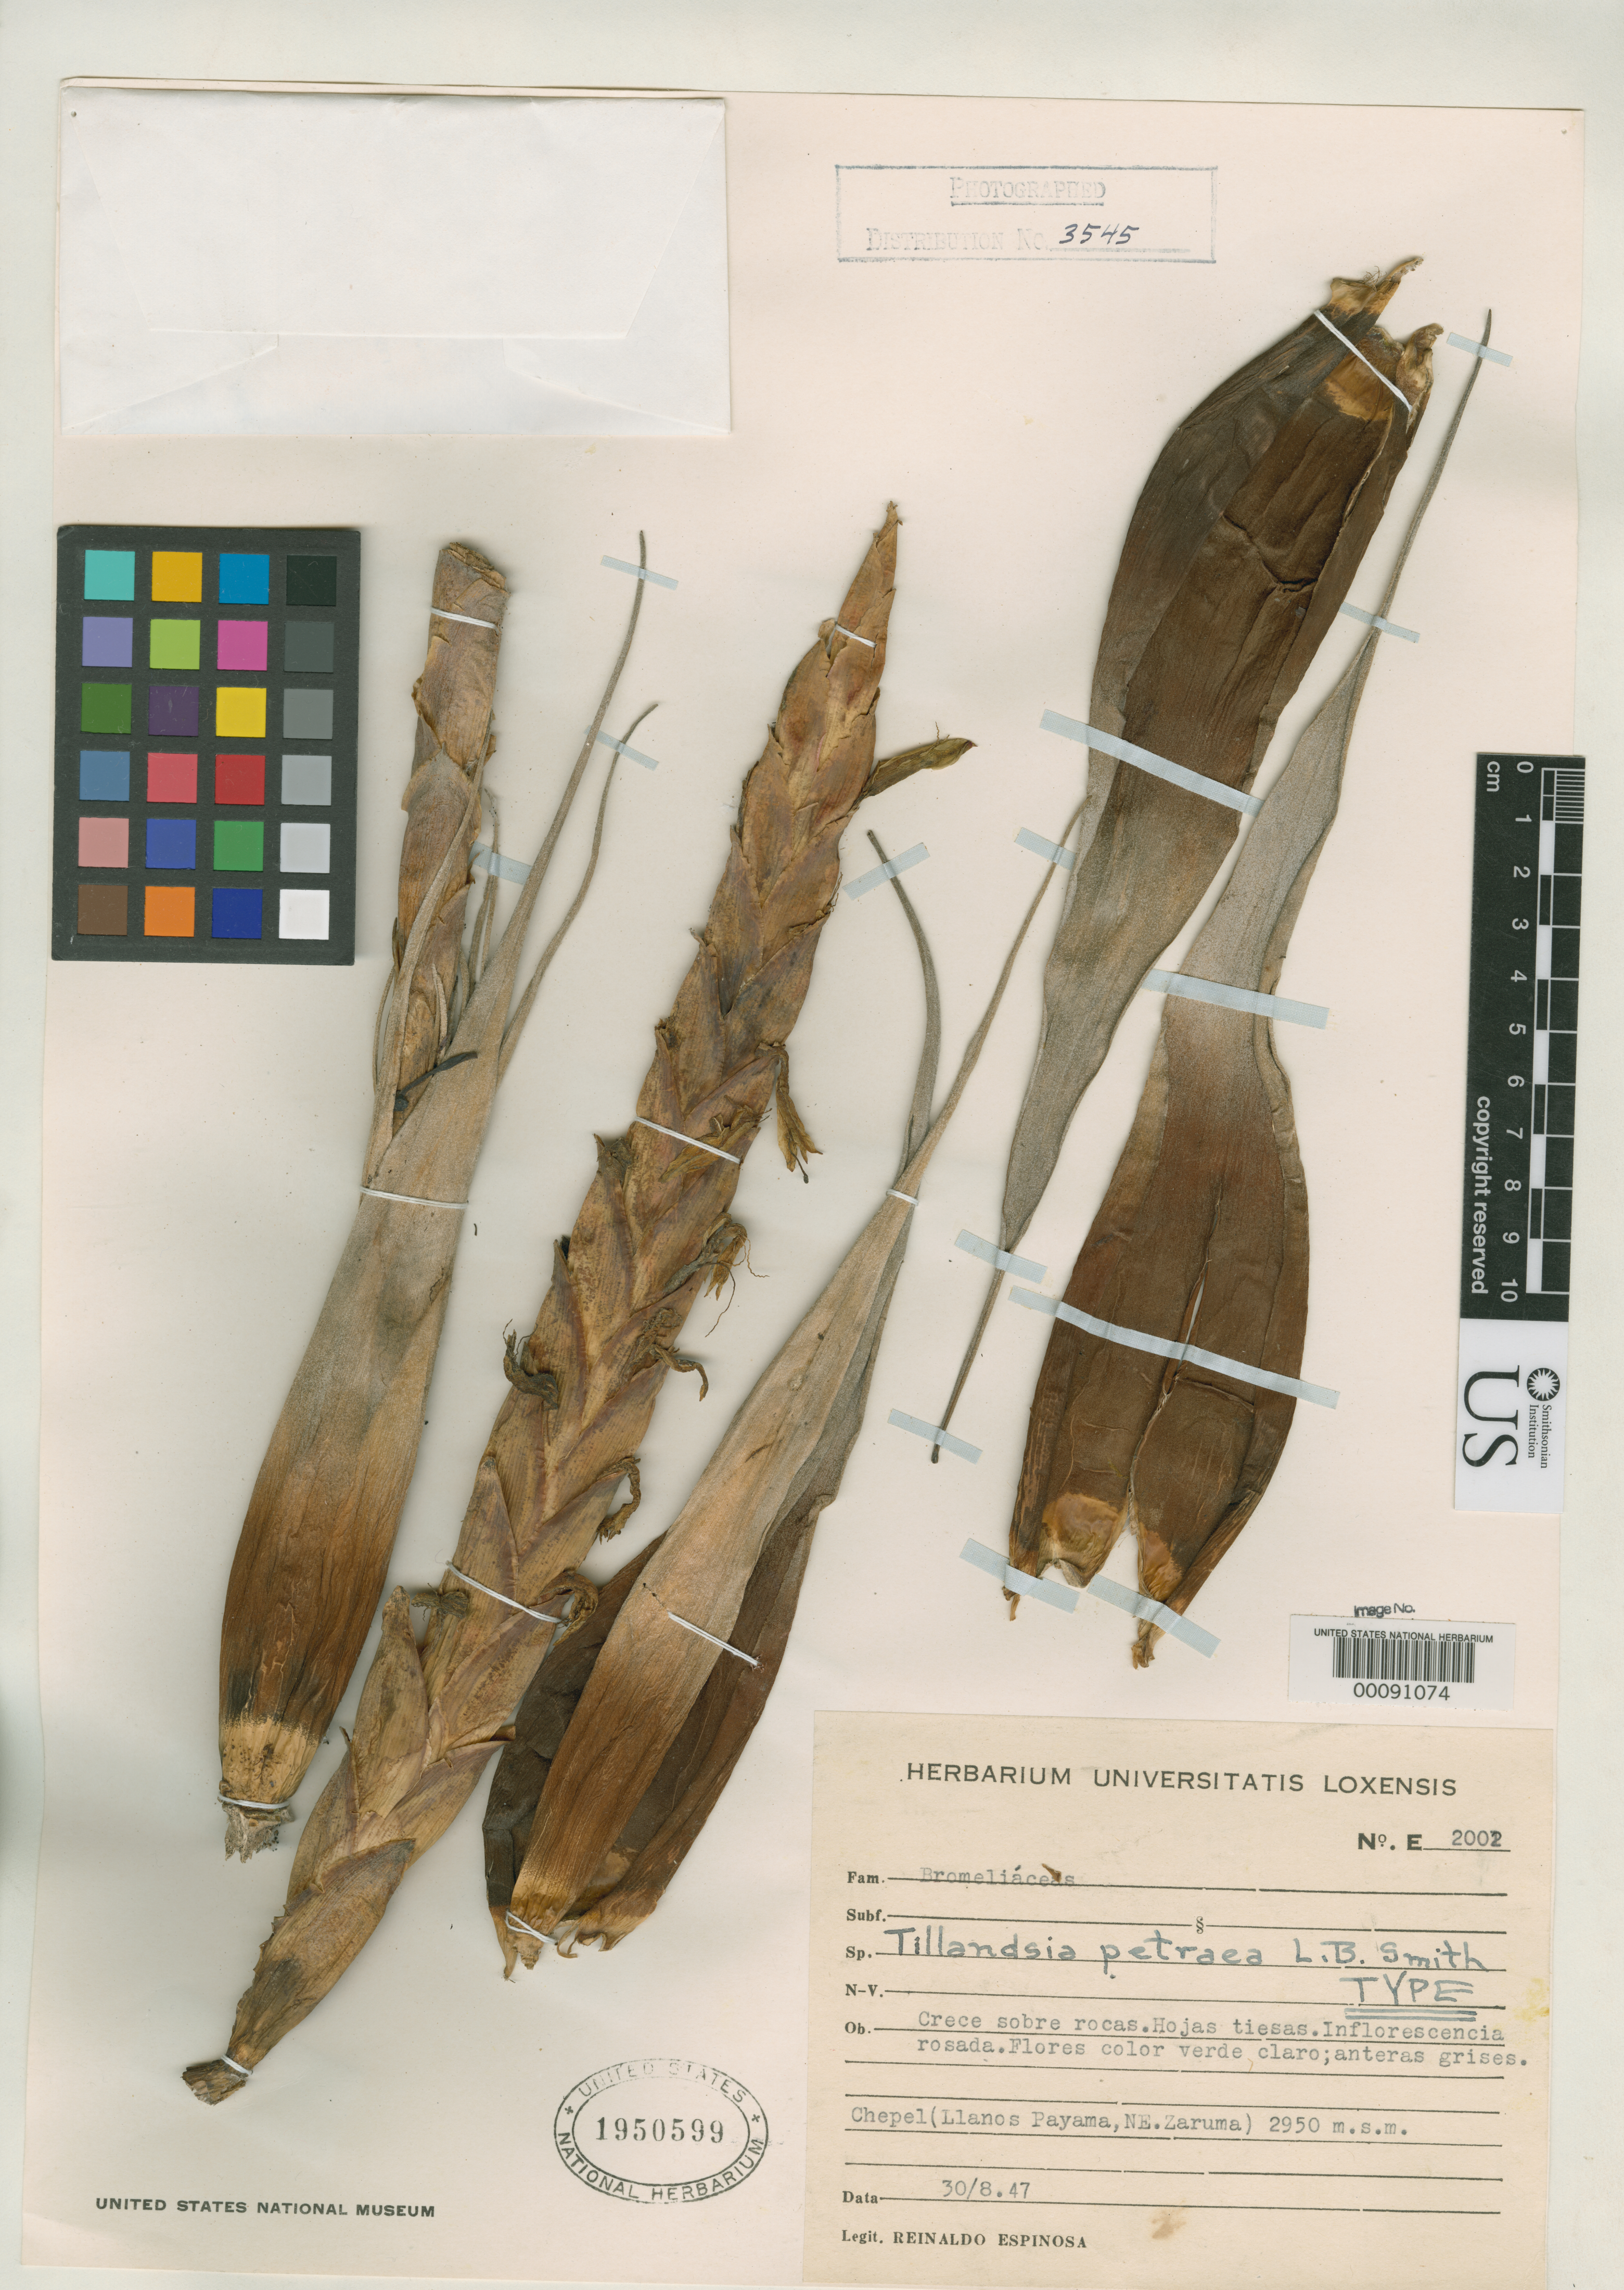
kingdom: Plantae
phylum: Tracheophyta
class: Liliopsida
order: Poales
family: Bromeliaceae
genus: Tillandsia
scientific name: Tillandsia petraea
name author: L.B. Sm.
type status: Holotype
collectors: R. Espinosa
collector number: E 2002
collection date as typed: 30 Aug 1947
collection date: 1947-08-30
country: Ecuador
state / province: Loja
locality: Chepel, Llanos Payama, NE of Zaruma.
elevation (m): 2950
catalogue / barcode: US 1950599